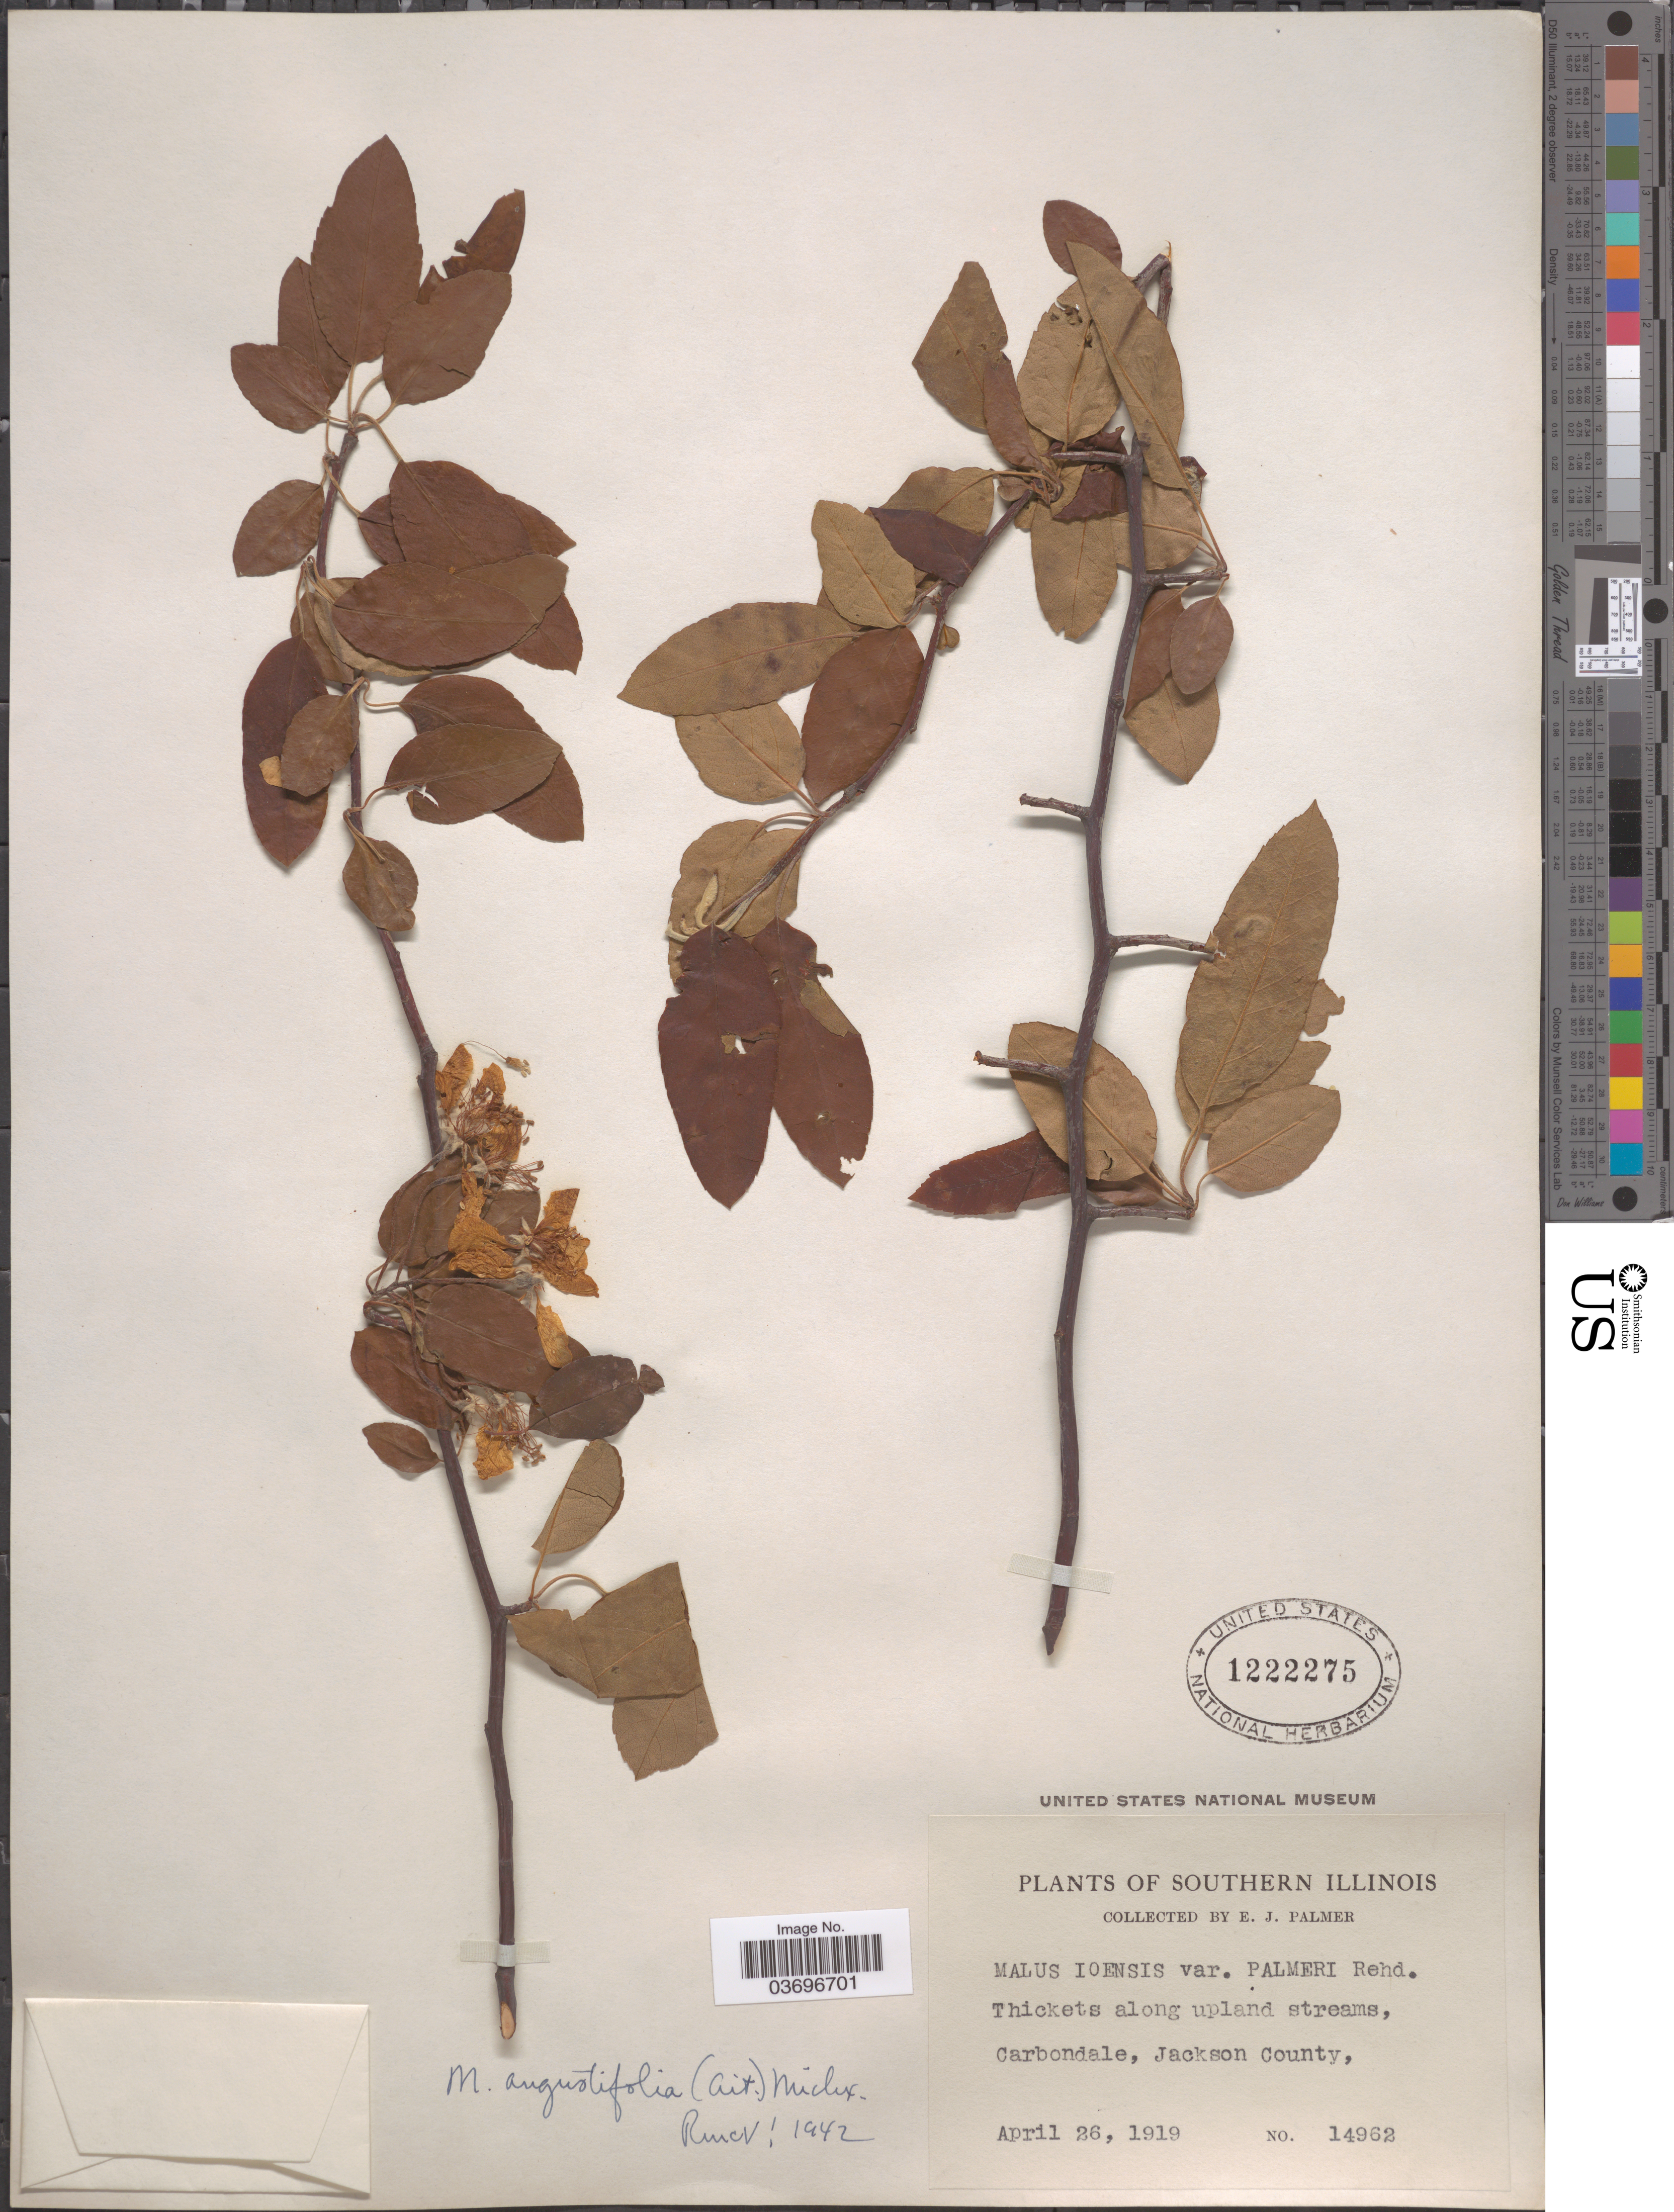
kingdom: Plantae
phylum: Tracheophyta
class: Magnoliopsida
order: Rosales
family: Rosaceae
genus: Malus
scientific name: Malus angustifolia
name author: (Aiton) Michx.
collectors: E. J. Palmer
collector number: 14962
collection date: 1919-04-26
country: United States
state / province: Illinois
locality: Southern Illinois. Carbondale, Jackson County.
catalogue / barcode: US 1222275